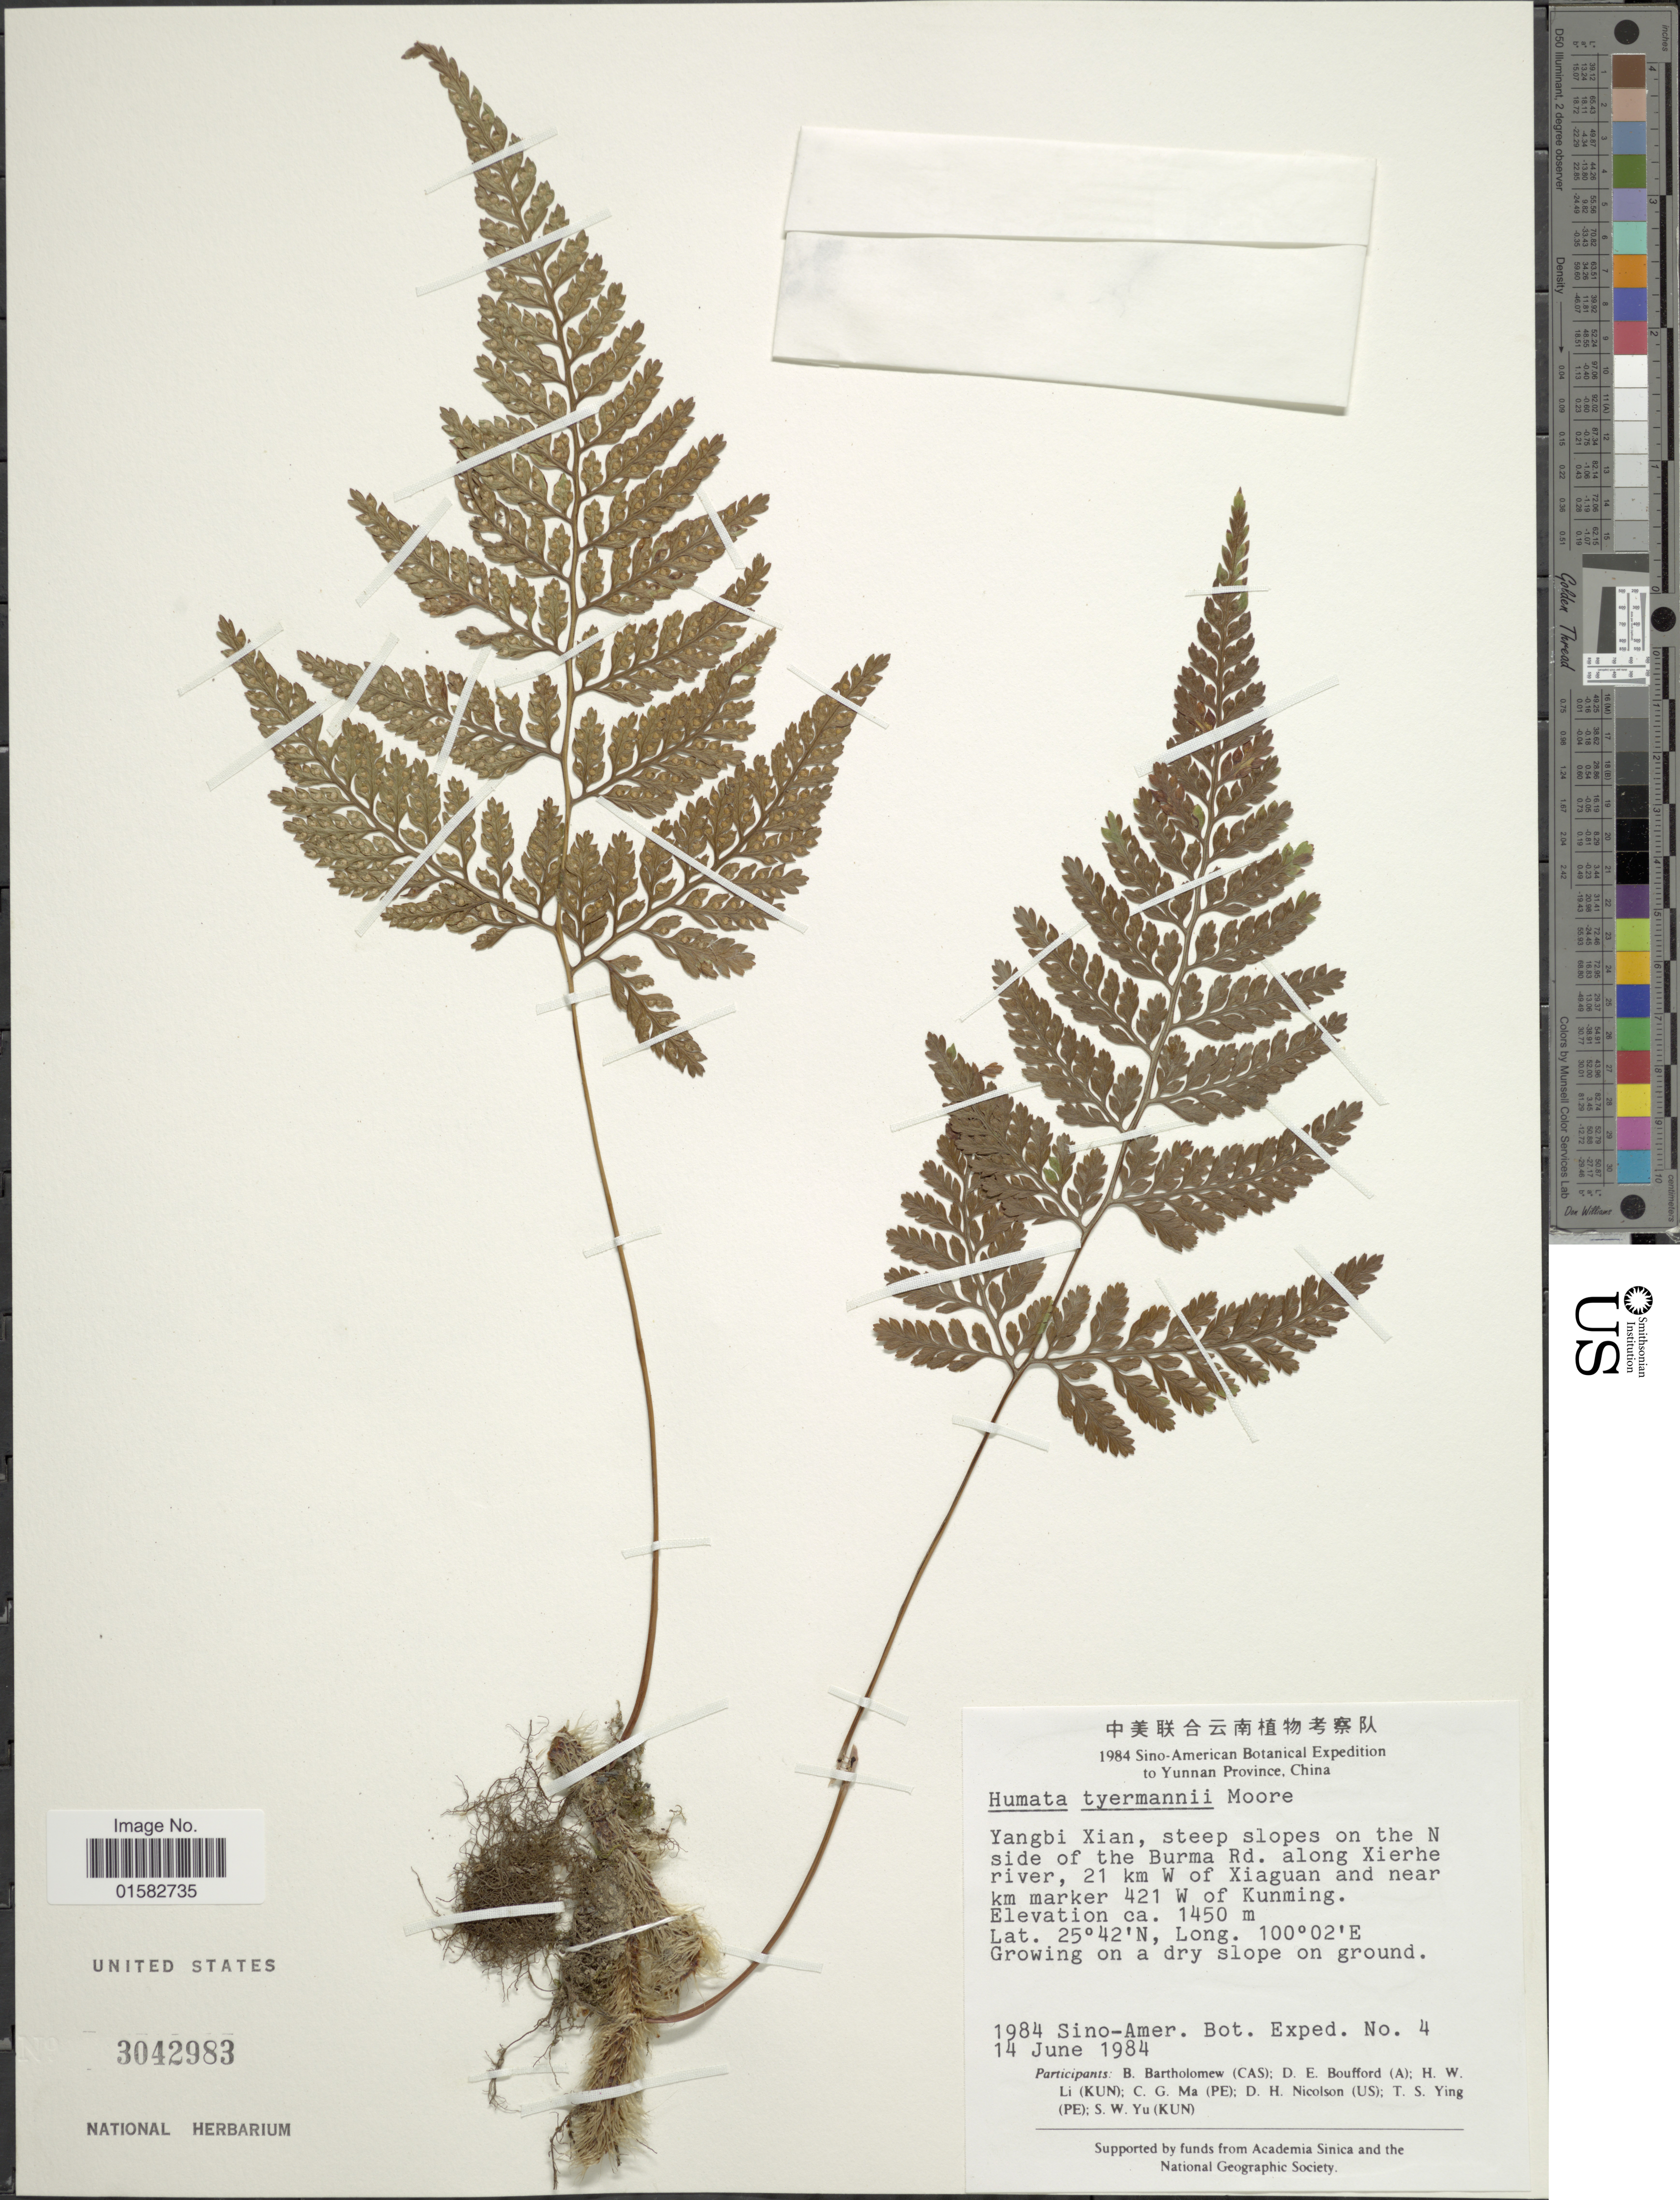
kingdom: Plantae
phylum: Tracheophyta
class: Polypodiopsida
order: Polypodiales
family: Davalliaceae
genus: Davallia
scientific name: Davallia griffithiana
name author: Hook.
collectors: Sino-Amer. Bot. Exped. 1984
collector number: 4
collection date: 1984-06-14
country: Myanmar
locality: Yangbi Xian, steep slopes on the N side of the Burma Rd. along Xierhe river, 21 km W of Xiaguan and near km marker 421 W of Kunming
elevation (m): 1450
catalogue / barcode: US 3042983